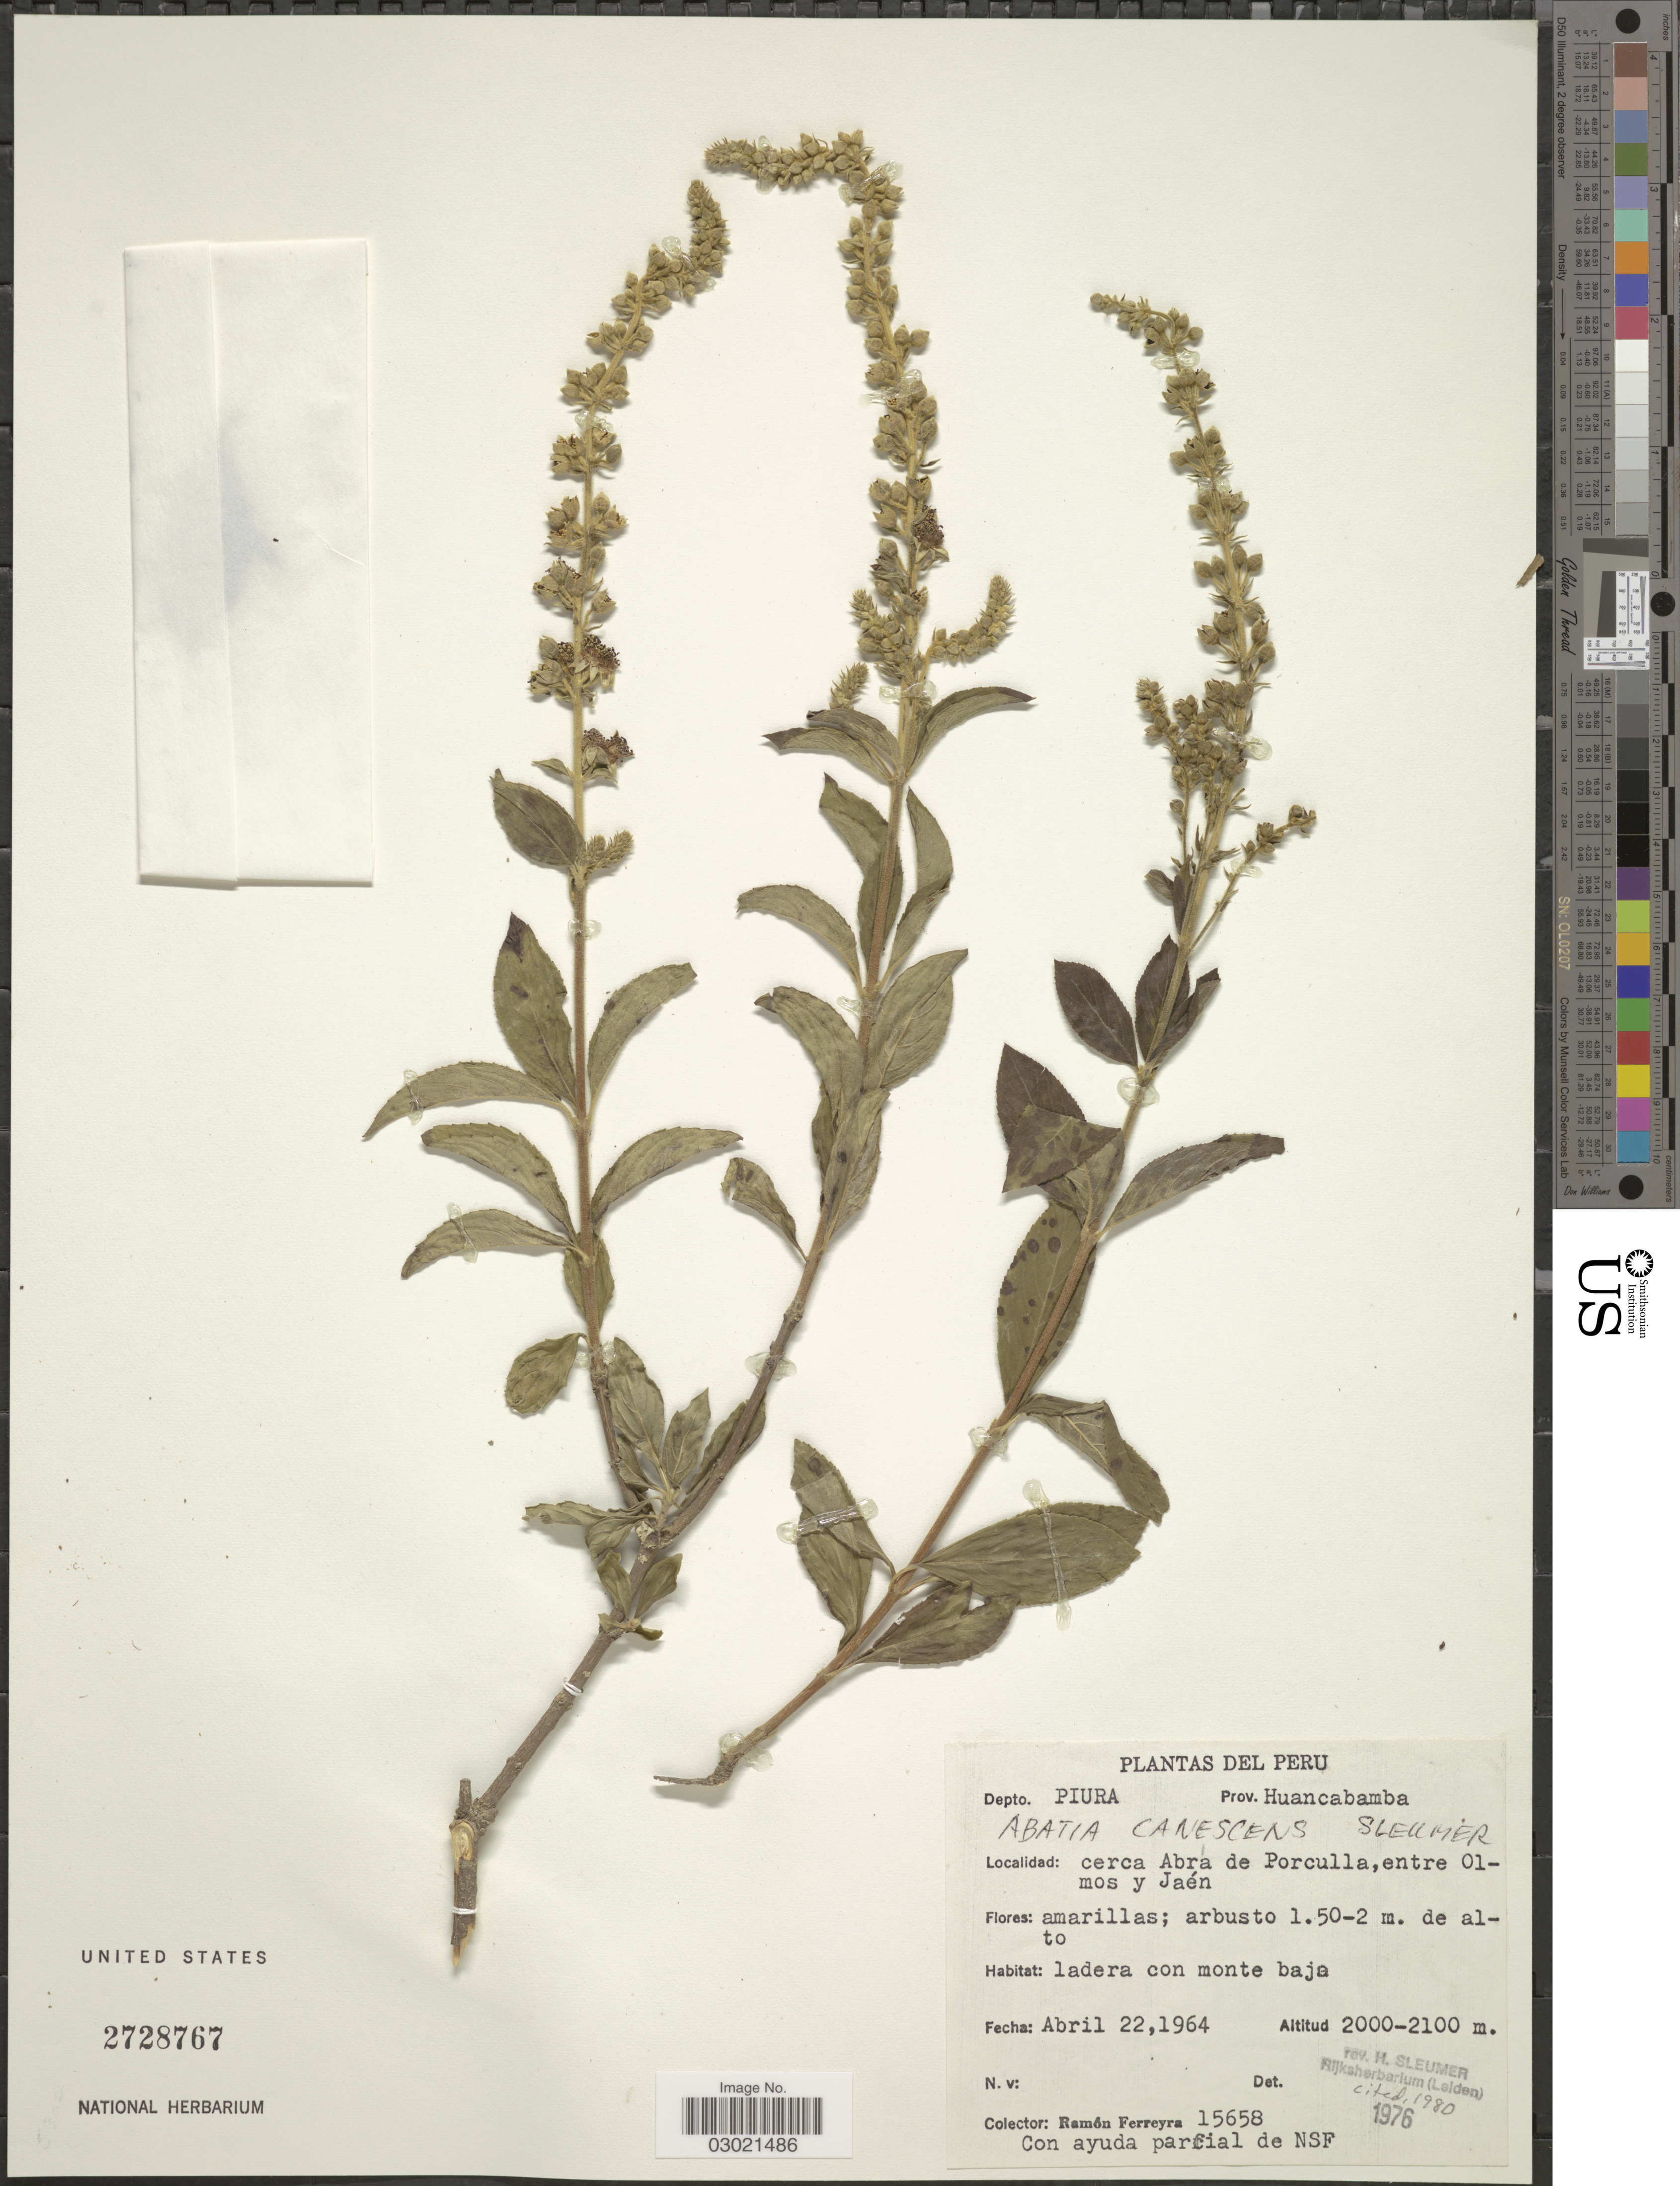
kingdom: Plantae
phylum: Tracheophyta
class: Magnoliopsida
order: Malpighiales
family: Salicaceae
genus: Abatia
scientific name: Abatia canescens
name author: Sleumer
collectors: R. A. Ferreyra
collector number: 15658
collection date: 1964-04-22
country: Peru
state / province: Piura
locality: Depto. Piura. Prov. Huancabamba. Cerca Abrá de Porculla, entre Olmos y Jaén.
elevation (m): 2000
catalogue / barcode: US 2728767